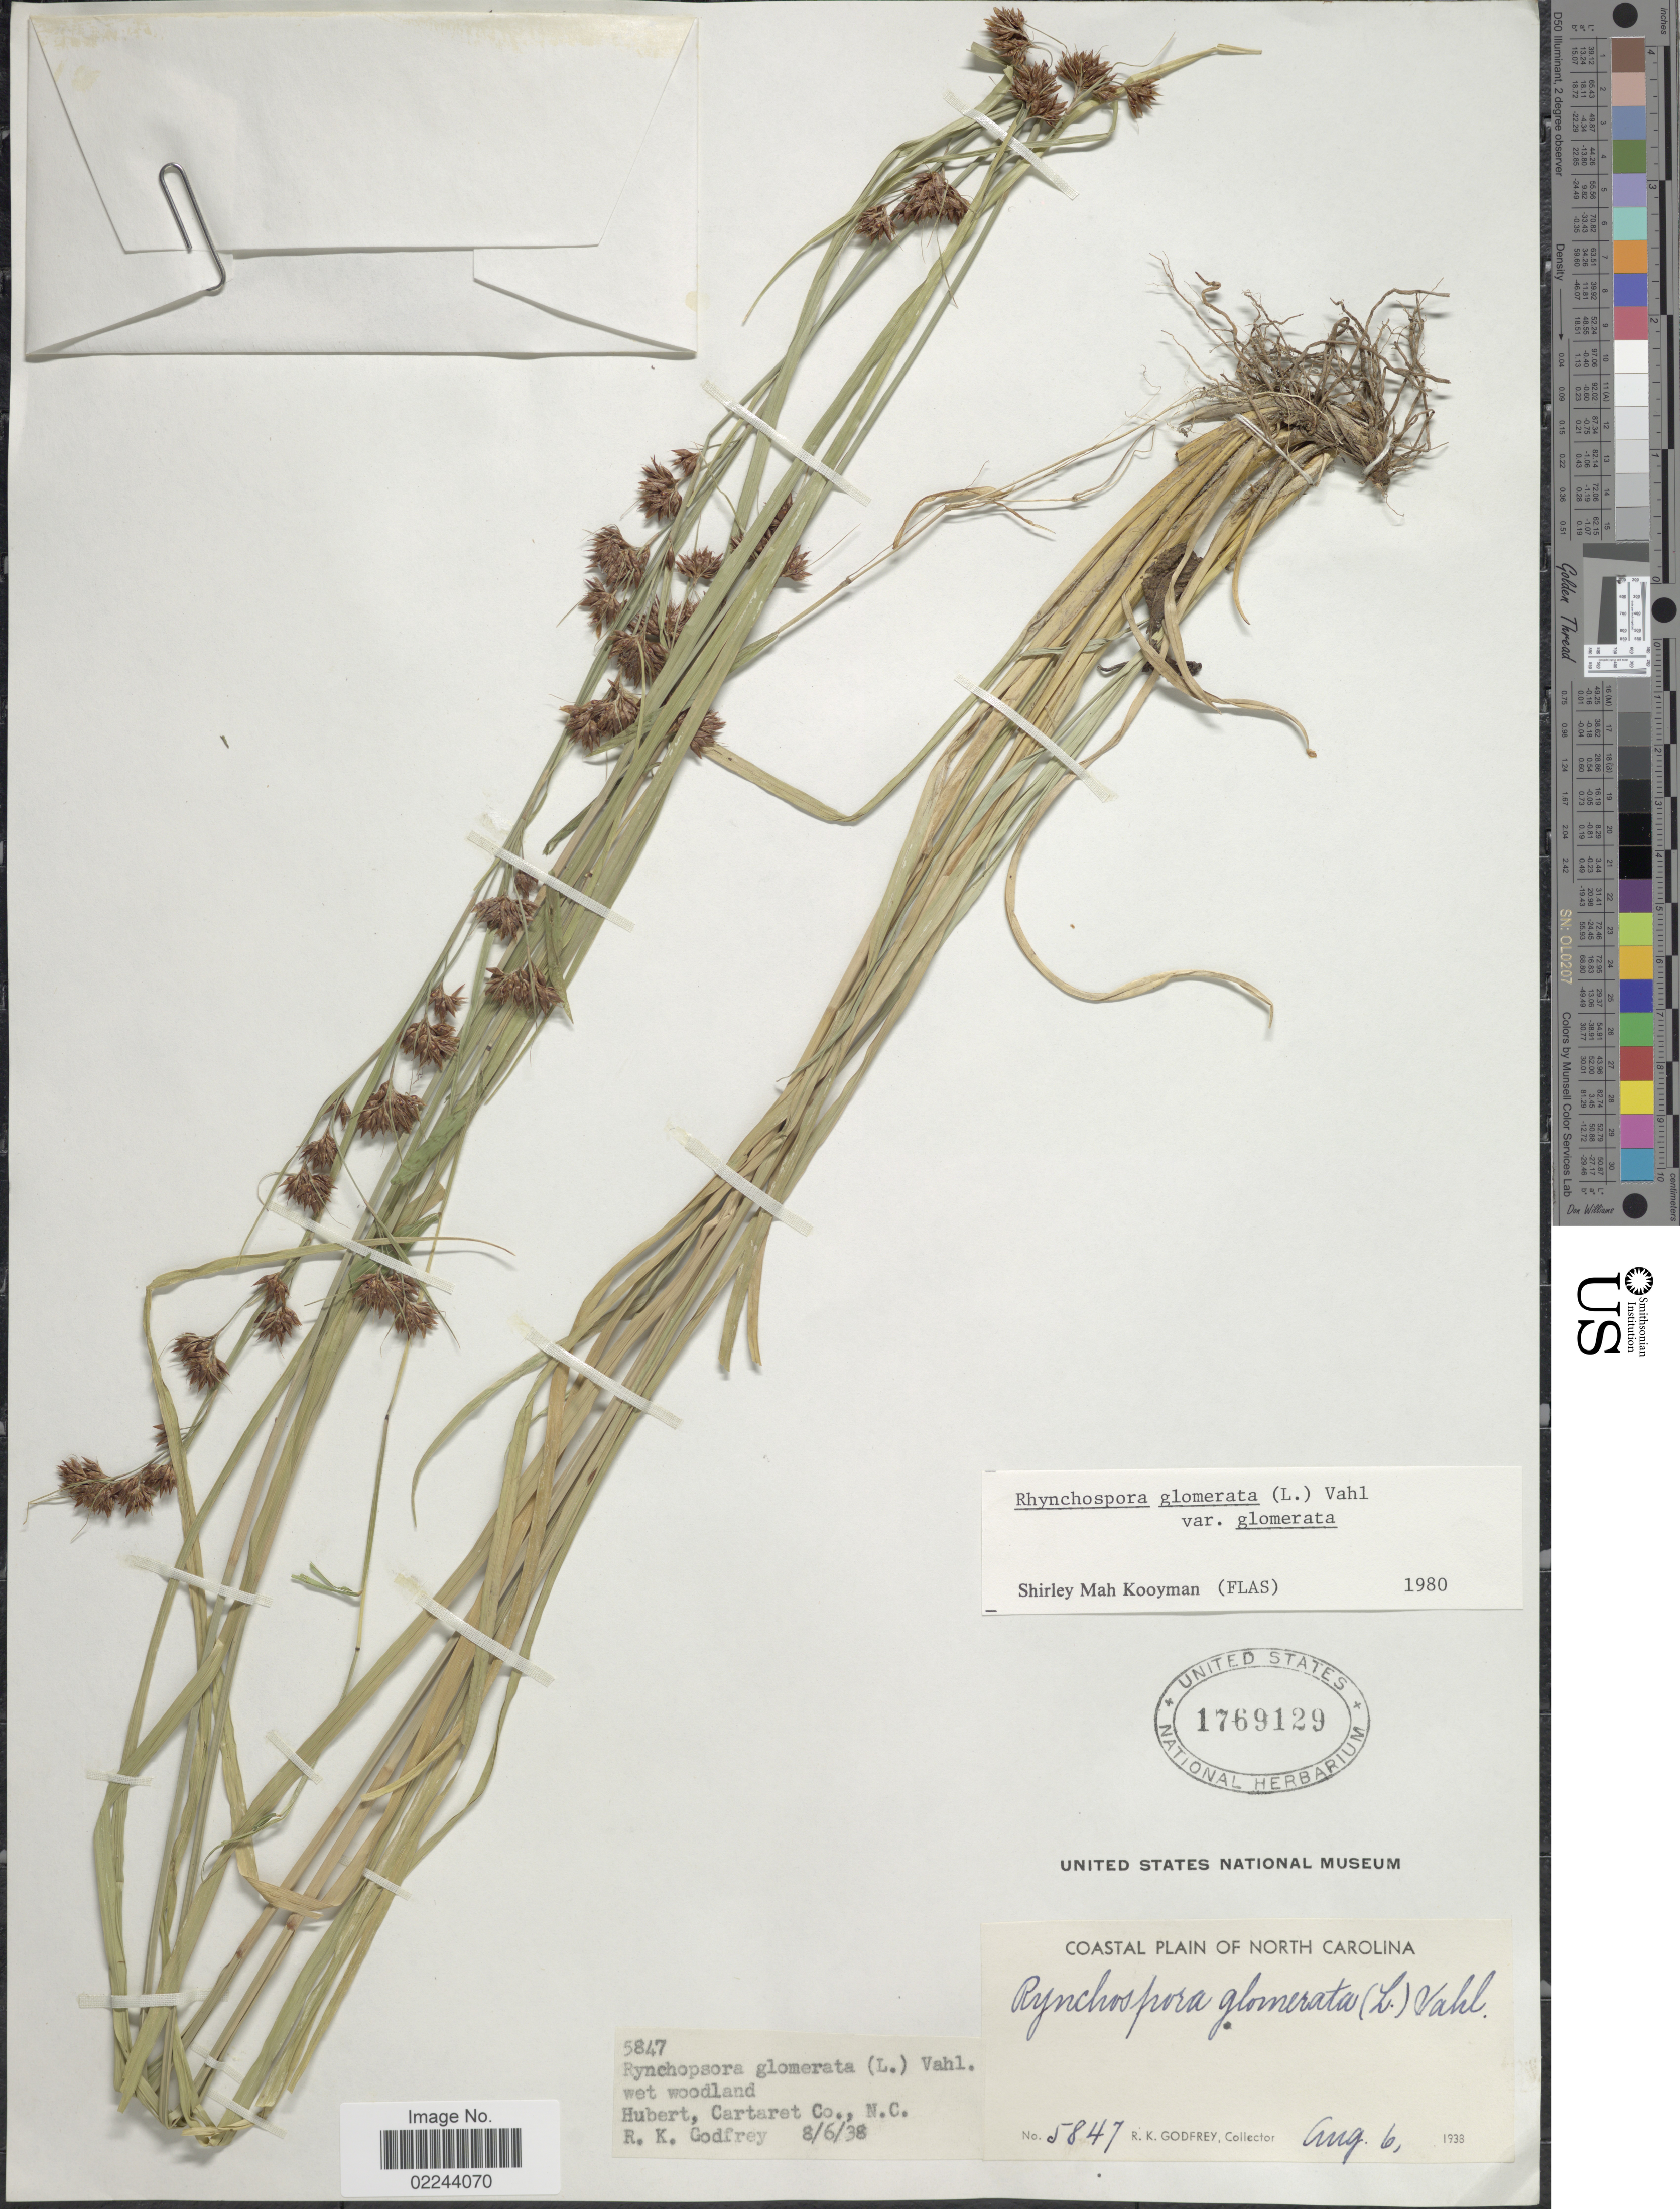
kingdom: Plantae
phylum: Tracheophyta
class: Liliopsida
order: Poales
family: Cyperaceae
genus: Rhynchospora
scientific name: Rhynchospora glomerata var. glomerata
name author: (L.) Vahl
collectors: R. K. Godfrey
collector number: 5847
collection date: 1938-08-06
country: United States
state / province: North Carolina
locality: Hubert, Cartaret Co, N.C.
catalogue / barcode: US 1769129